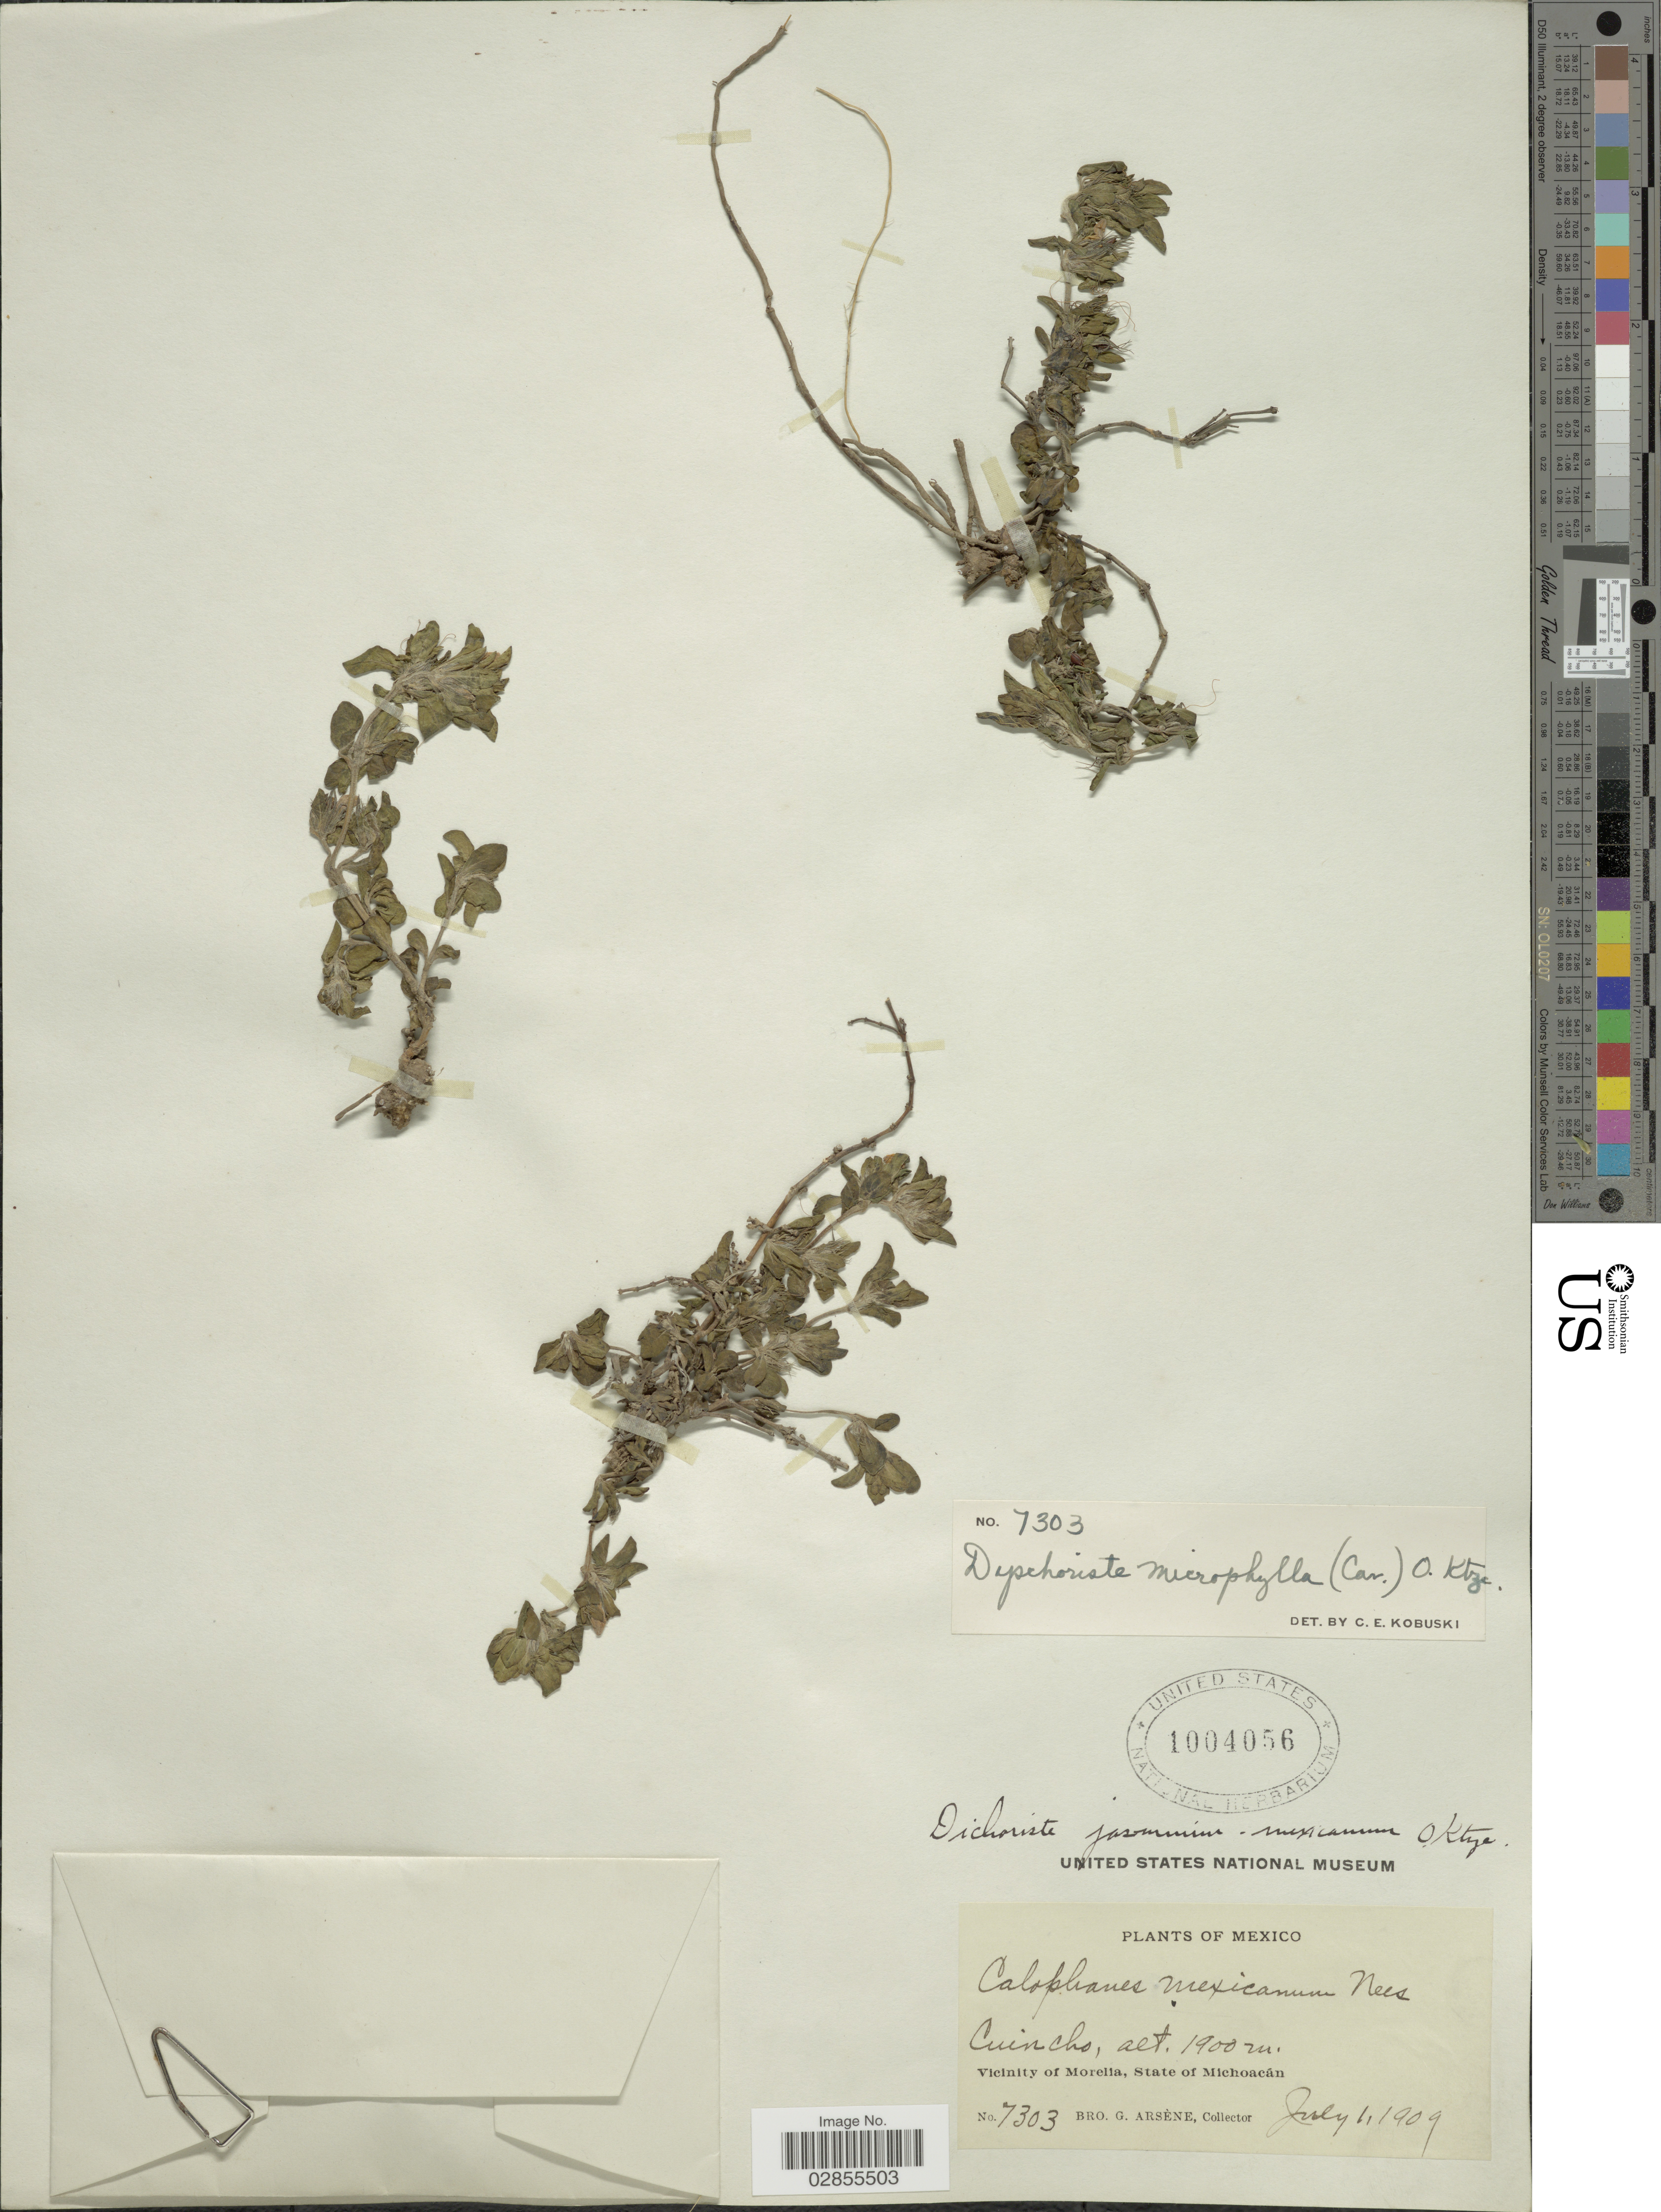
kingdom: Plantae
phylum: Tracheophyta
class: Magnoliopsida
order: Lamiales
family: Acanthaceae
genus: Dyschoriste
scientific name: Dyschoriste microphylla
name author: (Cav.) Kuntze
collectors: Bro. G. Arsène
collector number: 7303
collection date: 1909-07-01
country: Mexico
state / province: Michoacán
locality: Cuincho, Vicinity of Morelia.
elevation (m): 1900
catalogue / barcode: US 1004056